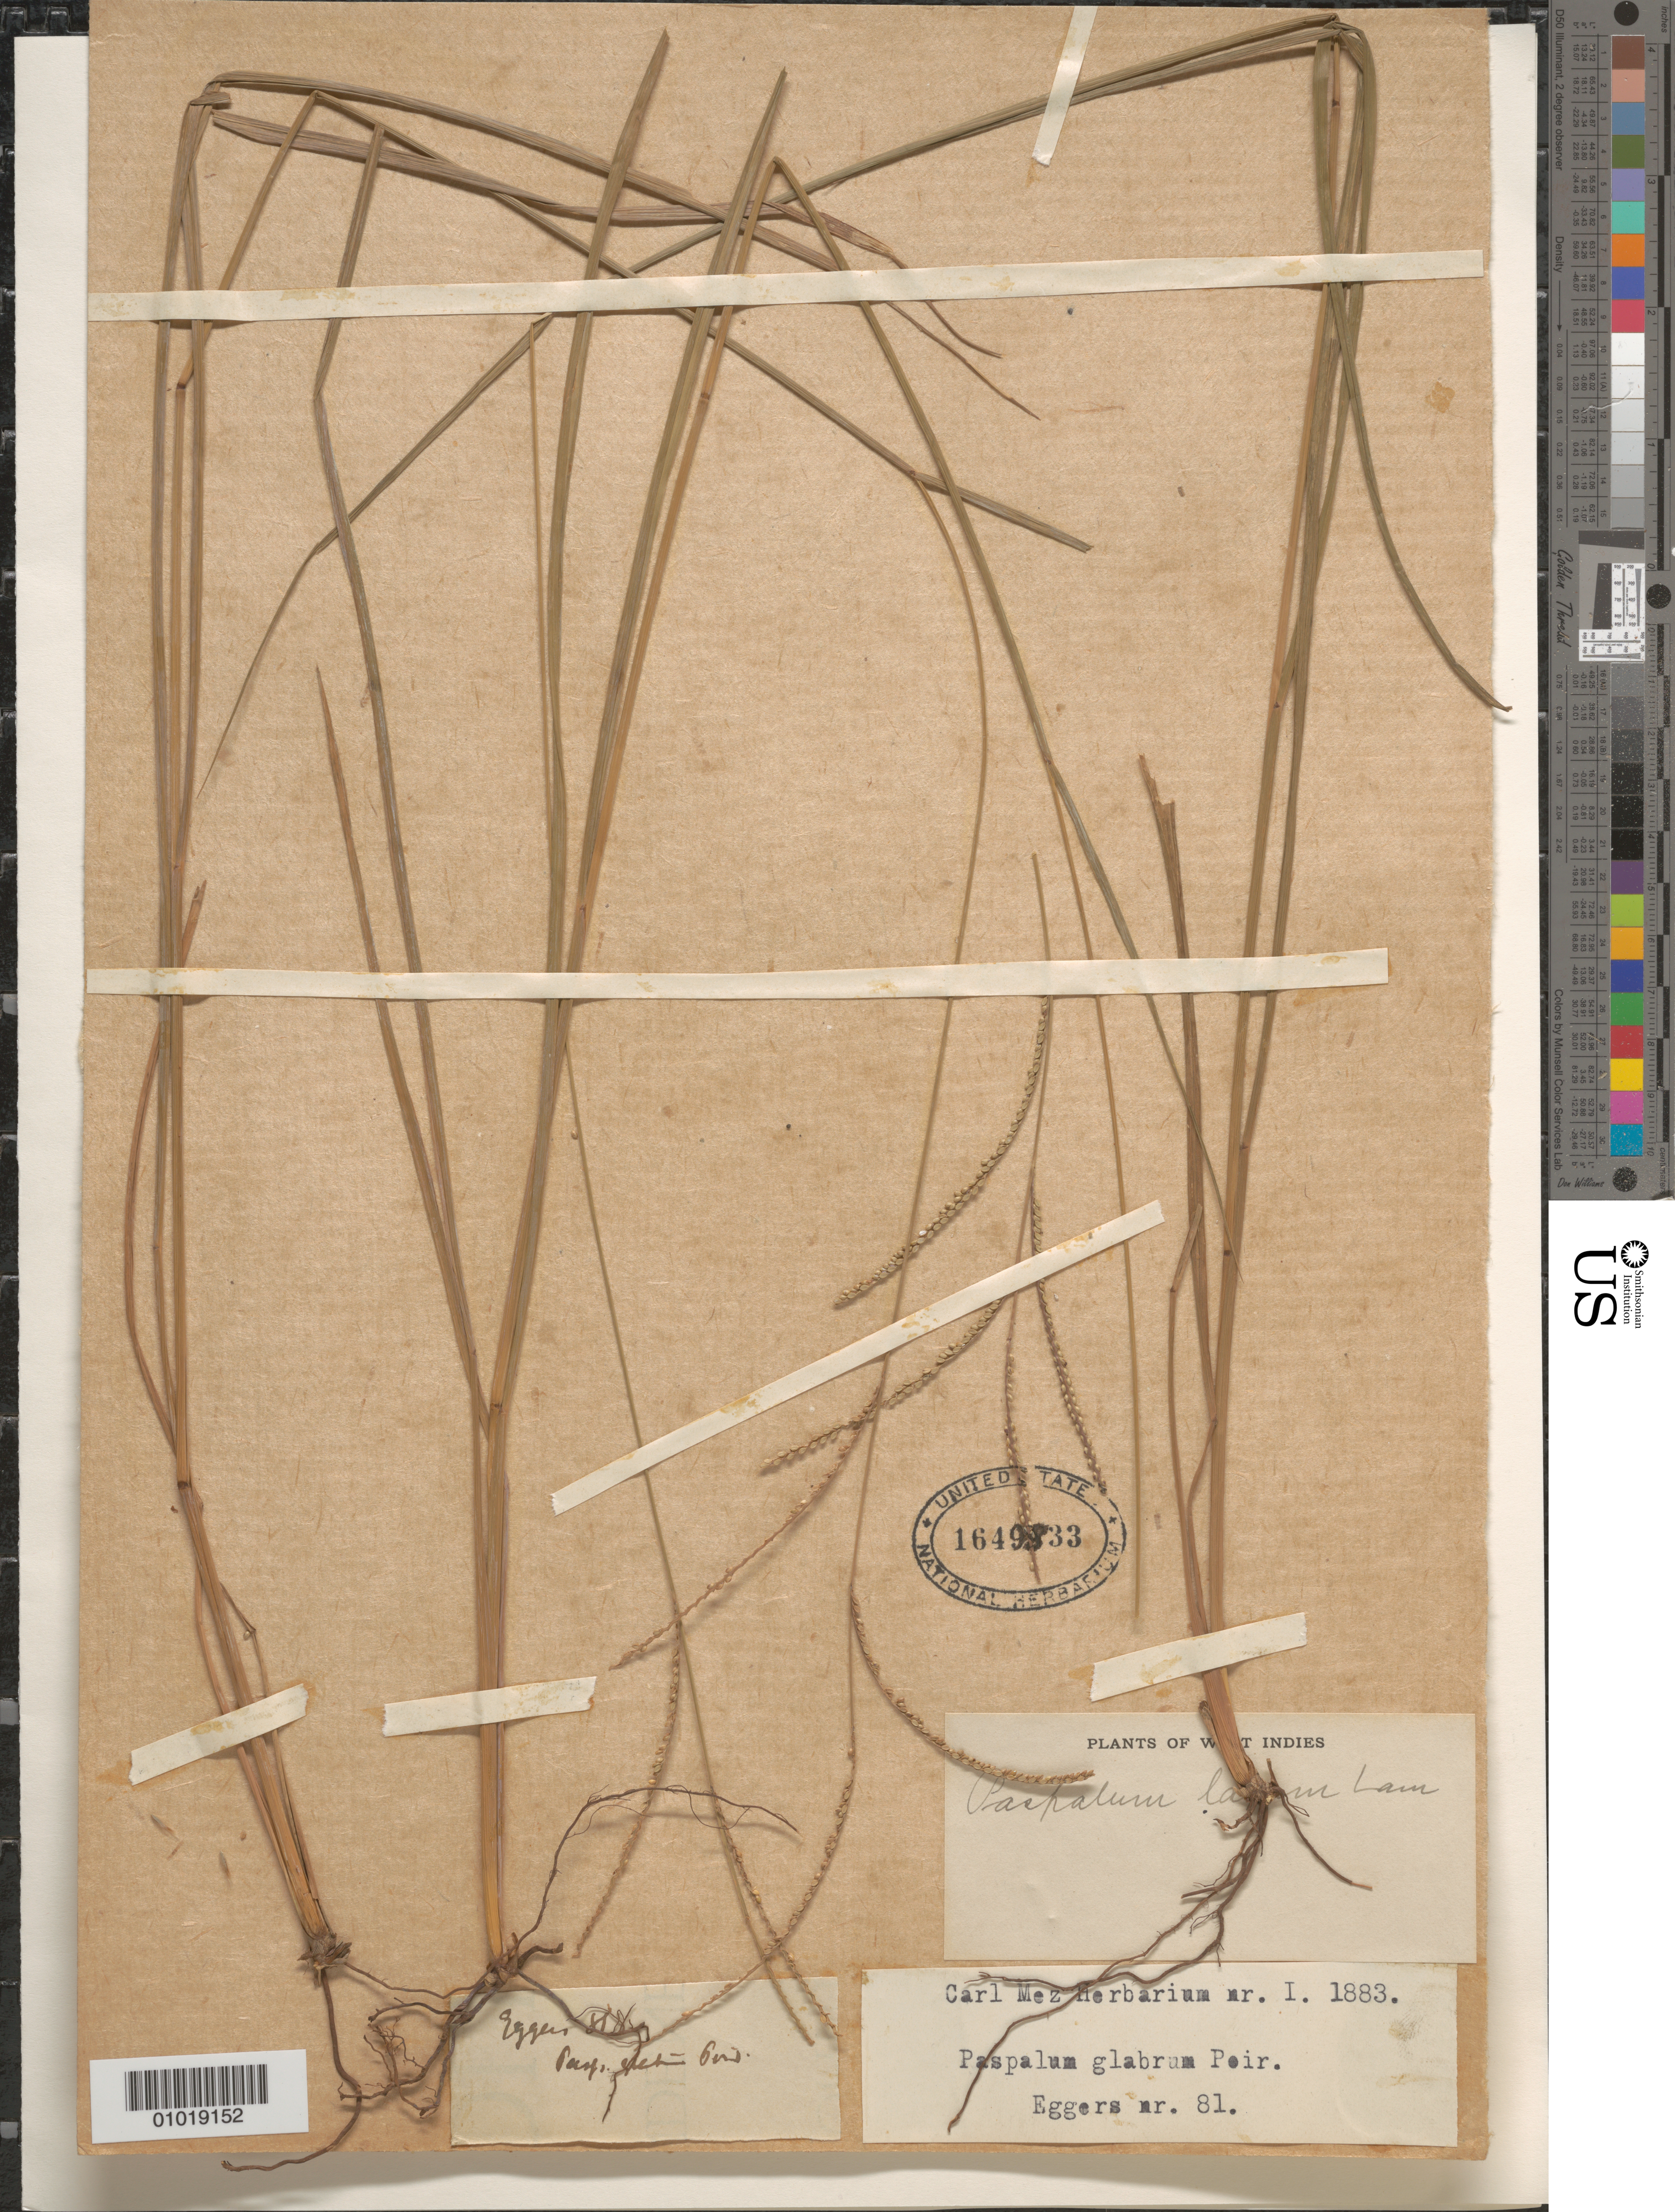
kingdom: Plantae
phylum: Tracheophyta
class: Liliopsida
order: Poales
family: Poaceae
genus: Paspalum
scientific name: Paspalum laxum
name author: Lam.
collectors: H. F. A. von Eggers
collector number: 81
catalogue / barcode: US 1649833